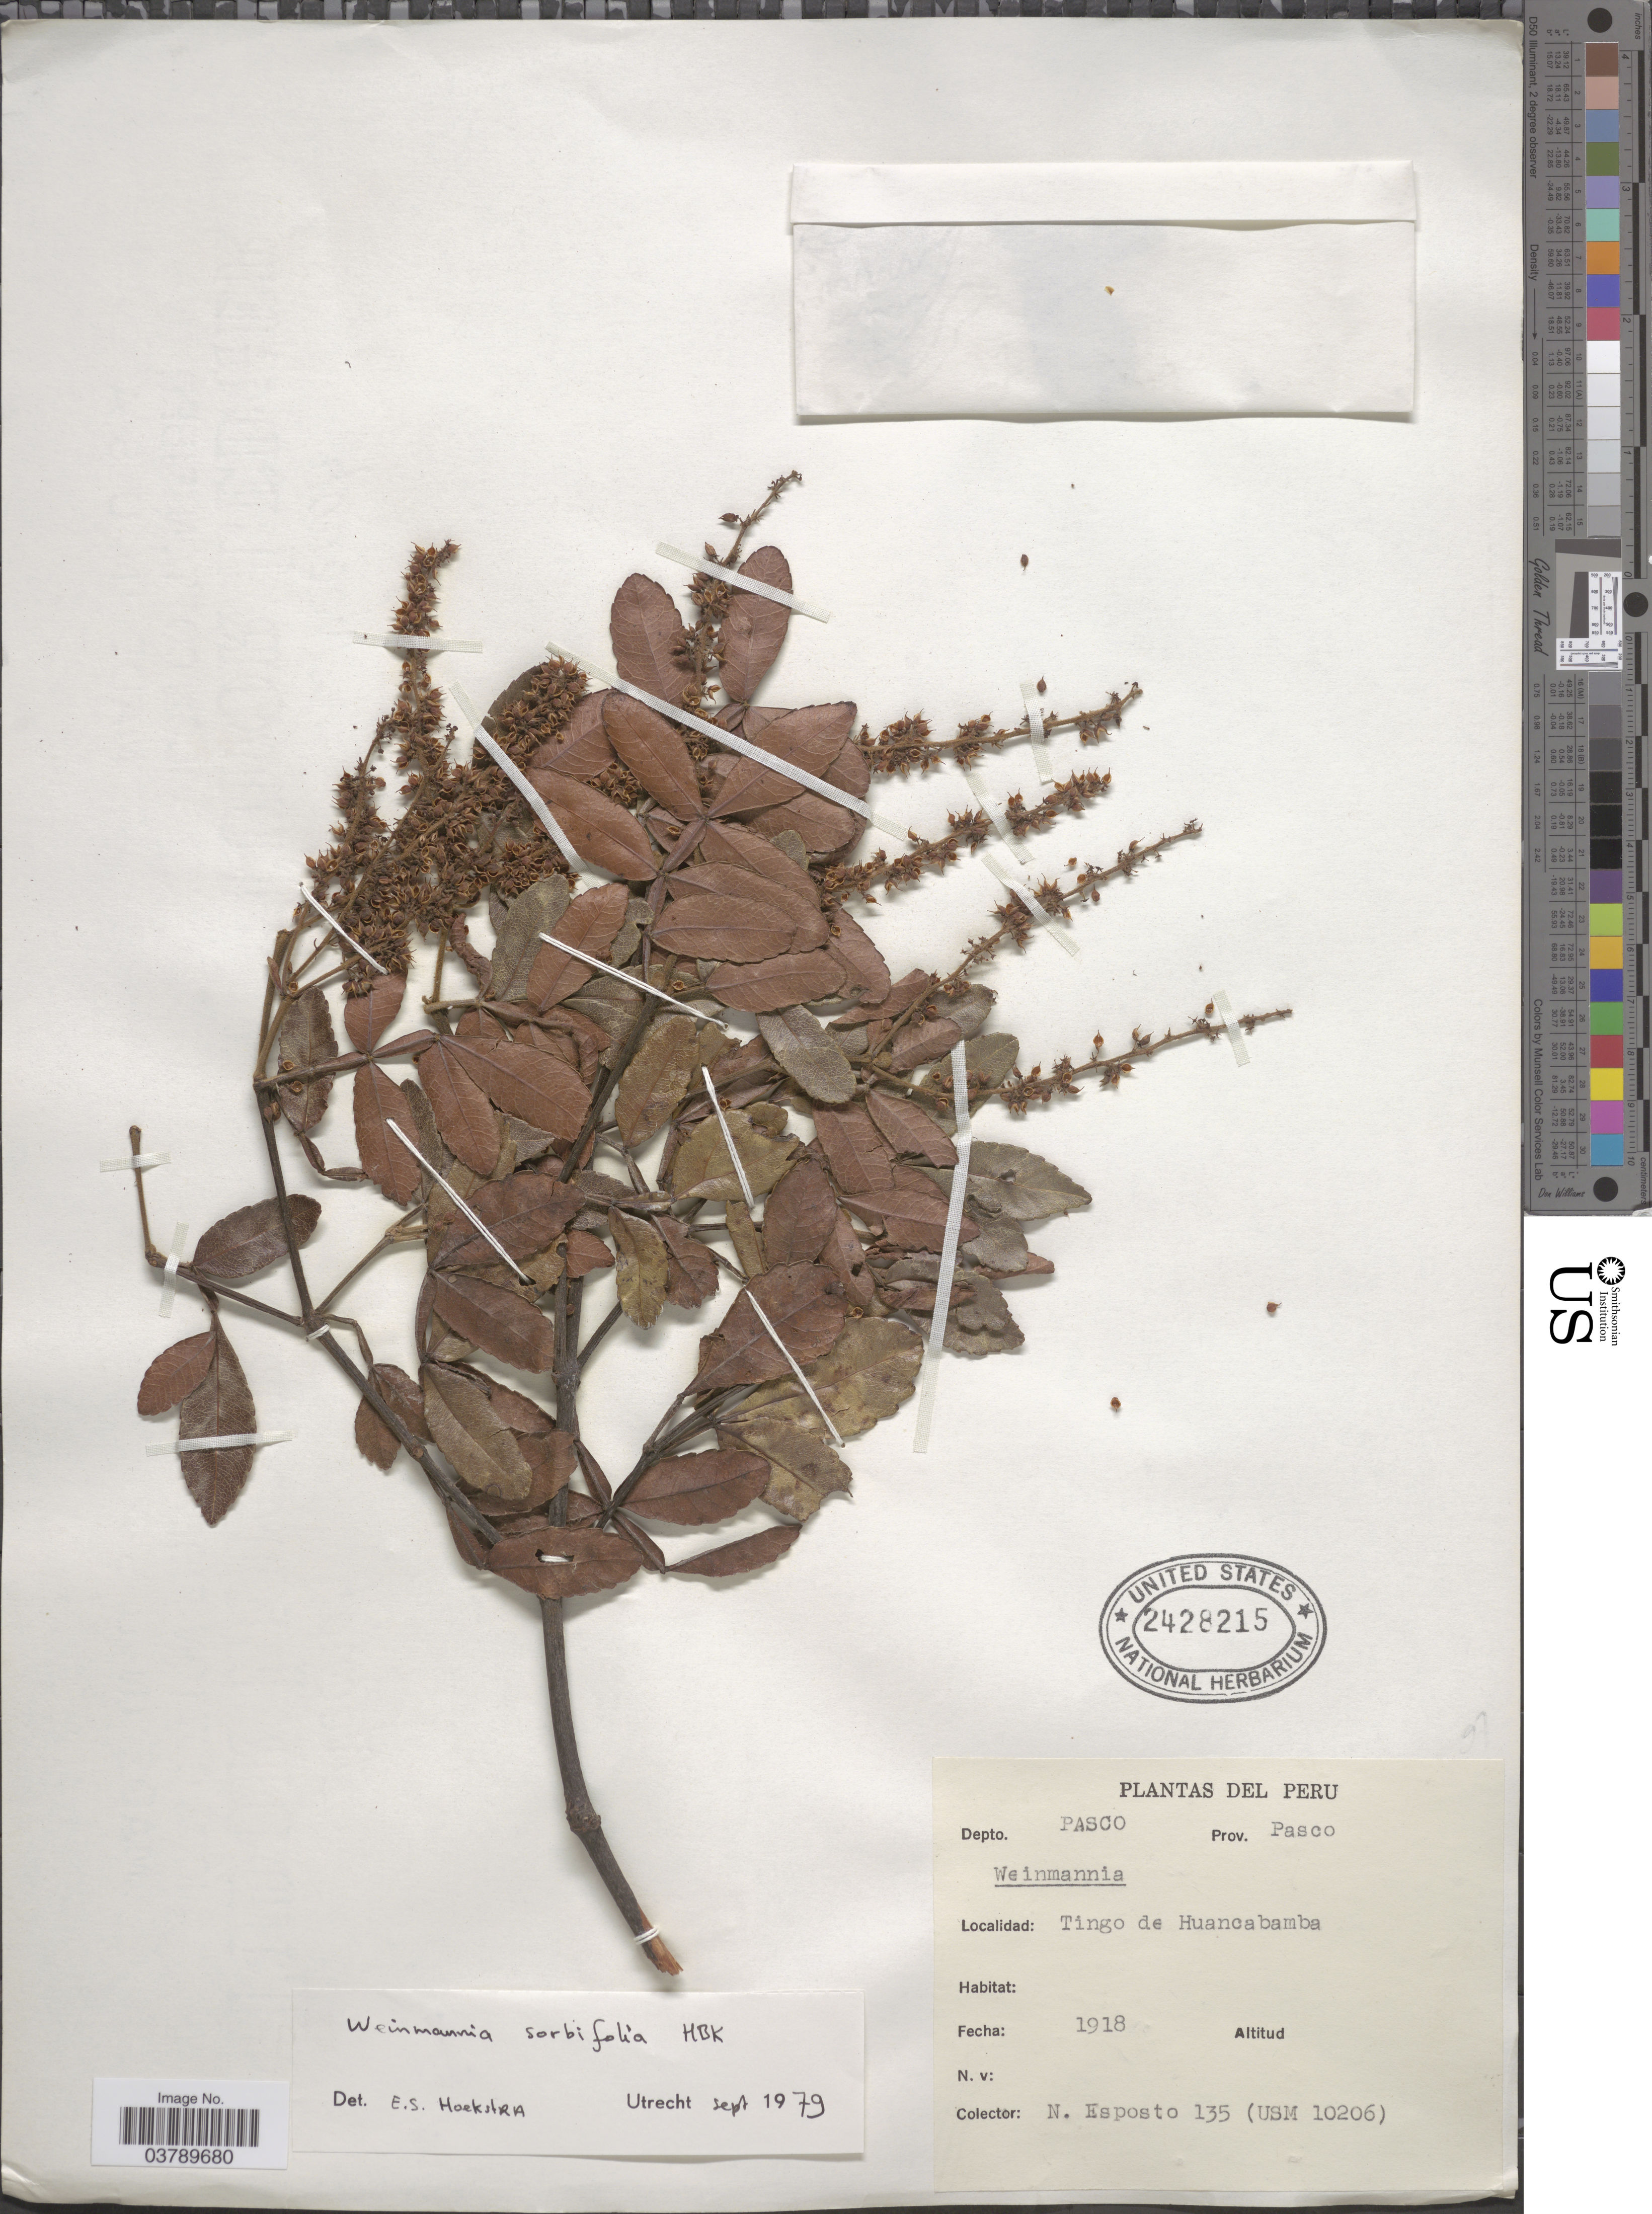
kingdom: Plantae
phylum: Tracheophyta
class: Magnoliopsida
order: Oxalidales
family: Cunoniaceae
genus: Weinmannia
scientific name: Weinmannia sorbifolia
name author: Kunth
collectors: N. Esposto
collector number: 135 (USM 10206)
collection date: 1918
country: Peru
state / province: Pasco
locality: Depto. Pasco. Tingo de Huancabamba.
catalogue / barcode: US 2428215